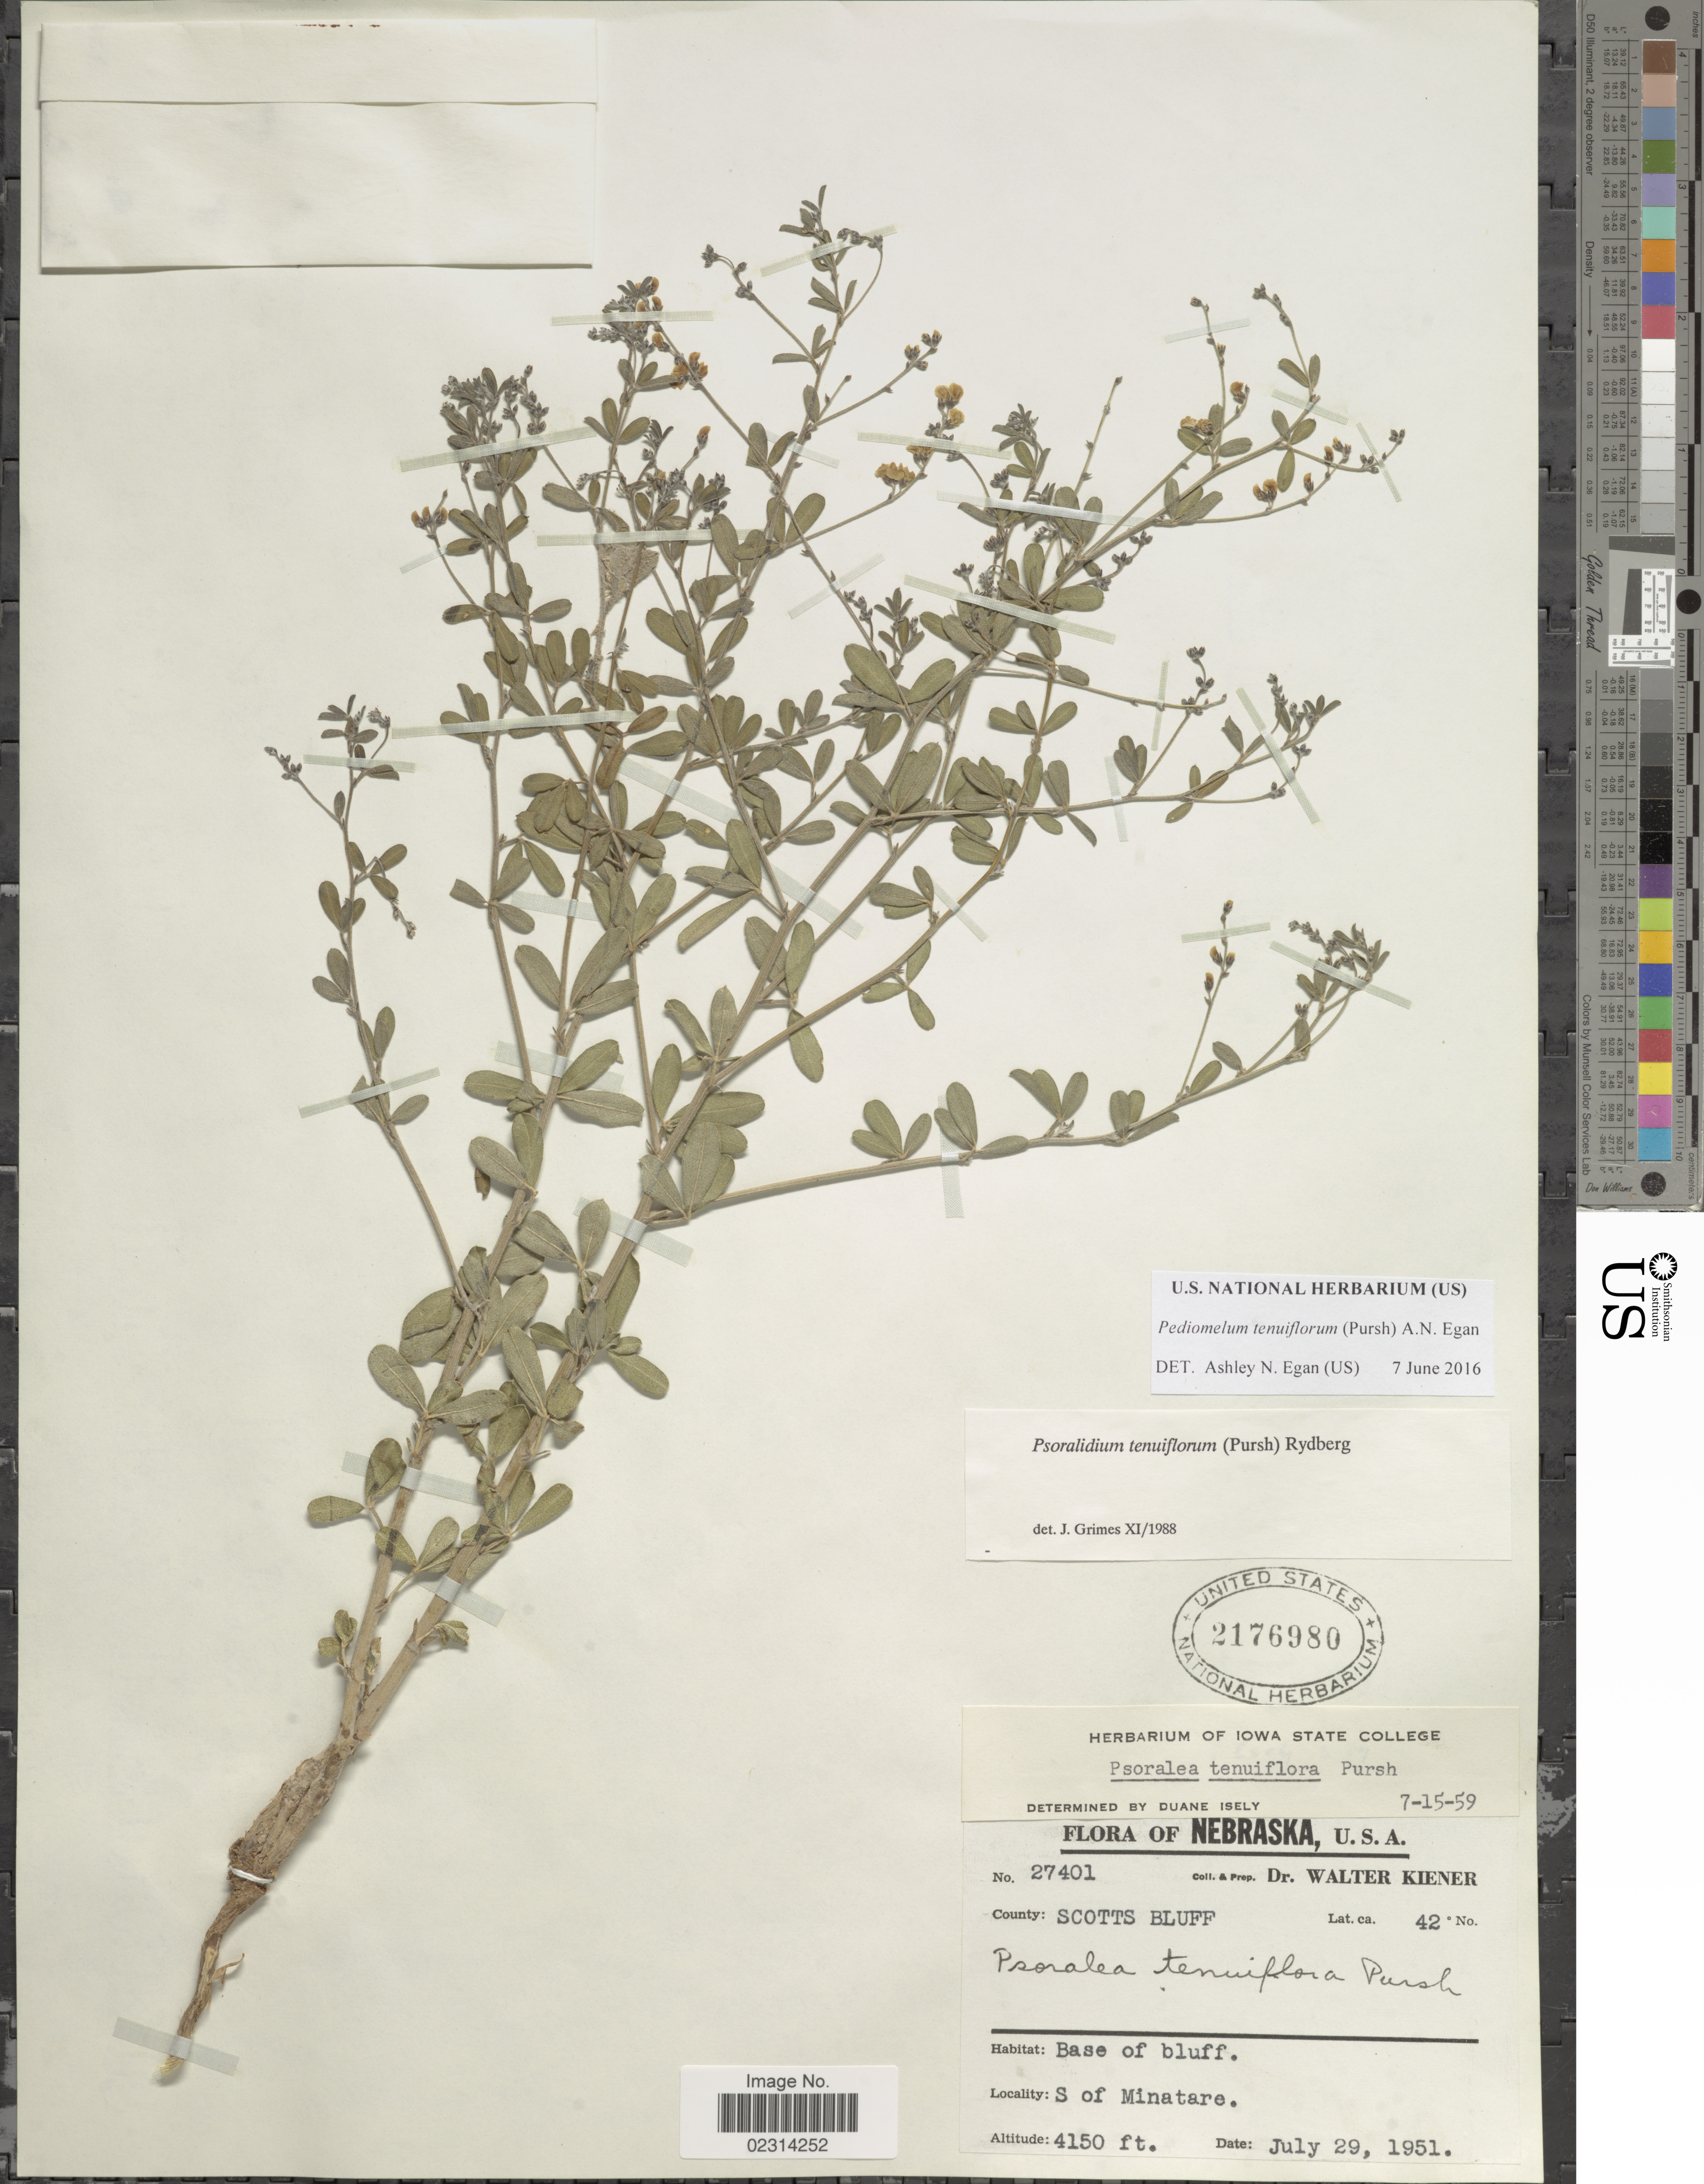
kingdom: Plantae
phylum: Tracheophyta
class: Magnoliopsida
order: Fabales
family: Fabaceae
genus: Psoralidium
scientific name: Psoralidium tenuiflorum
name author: (Pursh) Rydb.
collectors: W. Kiener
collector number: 27401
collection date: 1951-07-29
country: United States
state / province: Nebraska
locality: County: Scotts Bluff. S of Minatare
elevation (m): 1265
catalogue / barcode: US 2176980